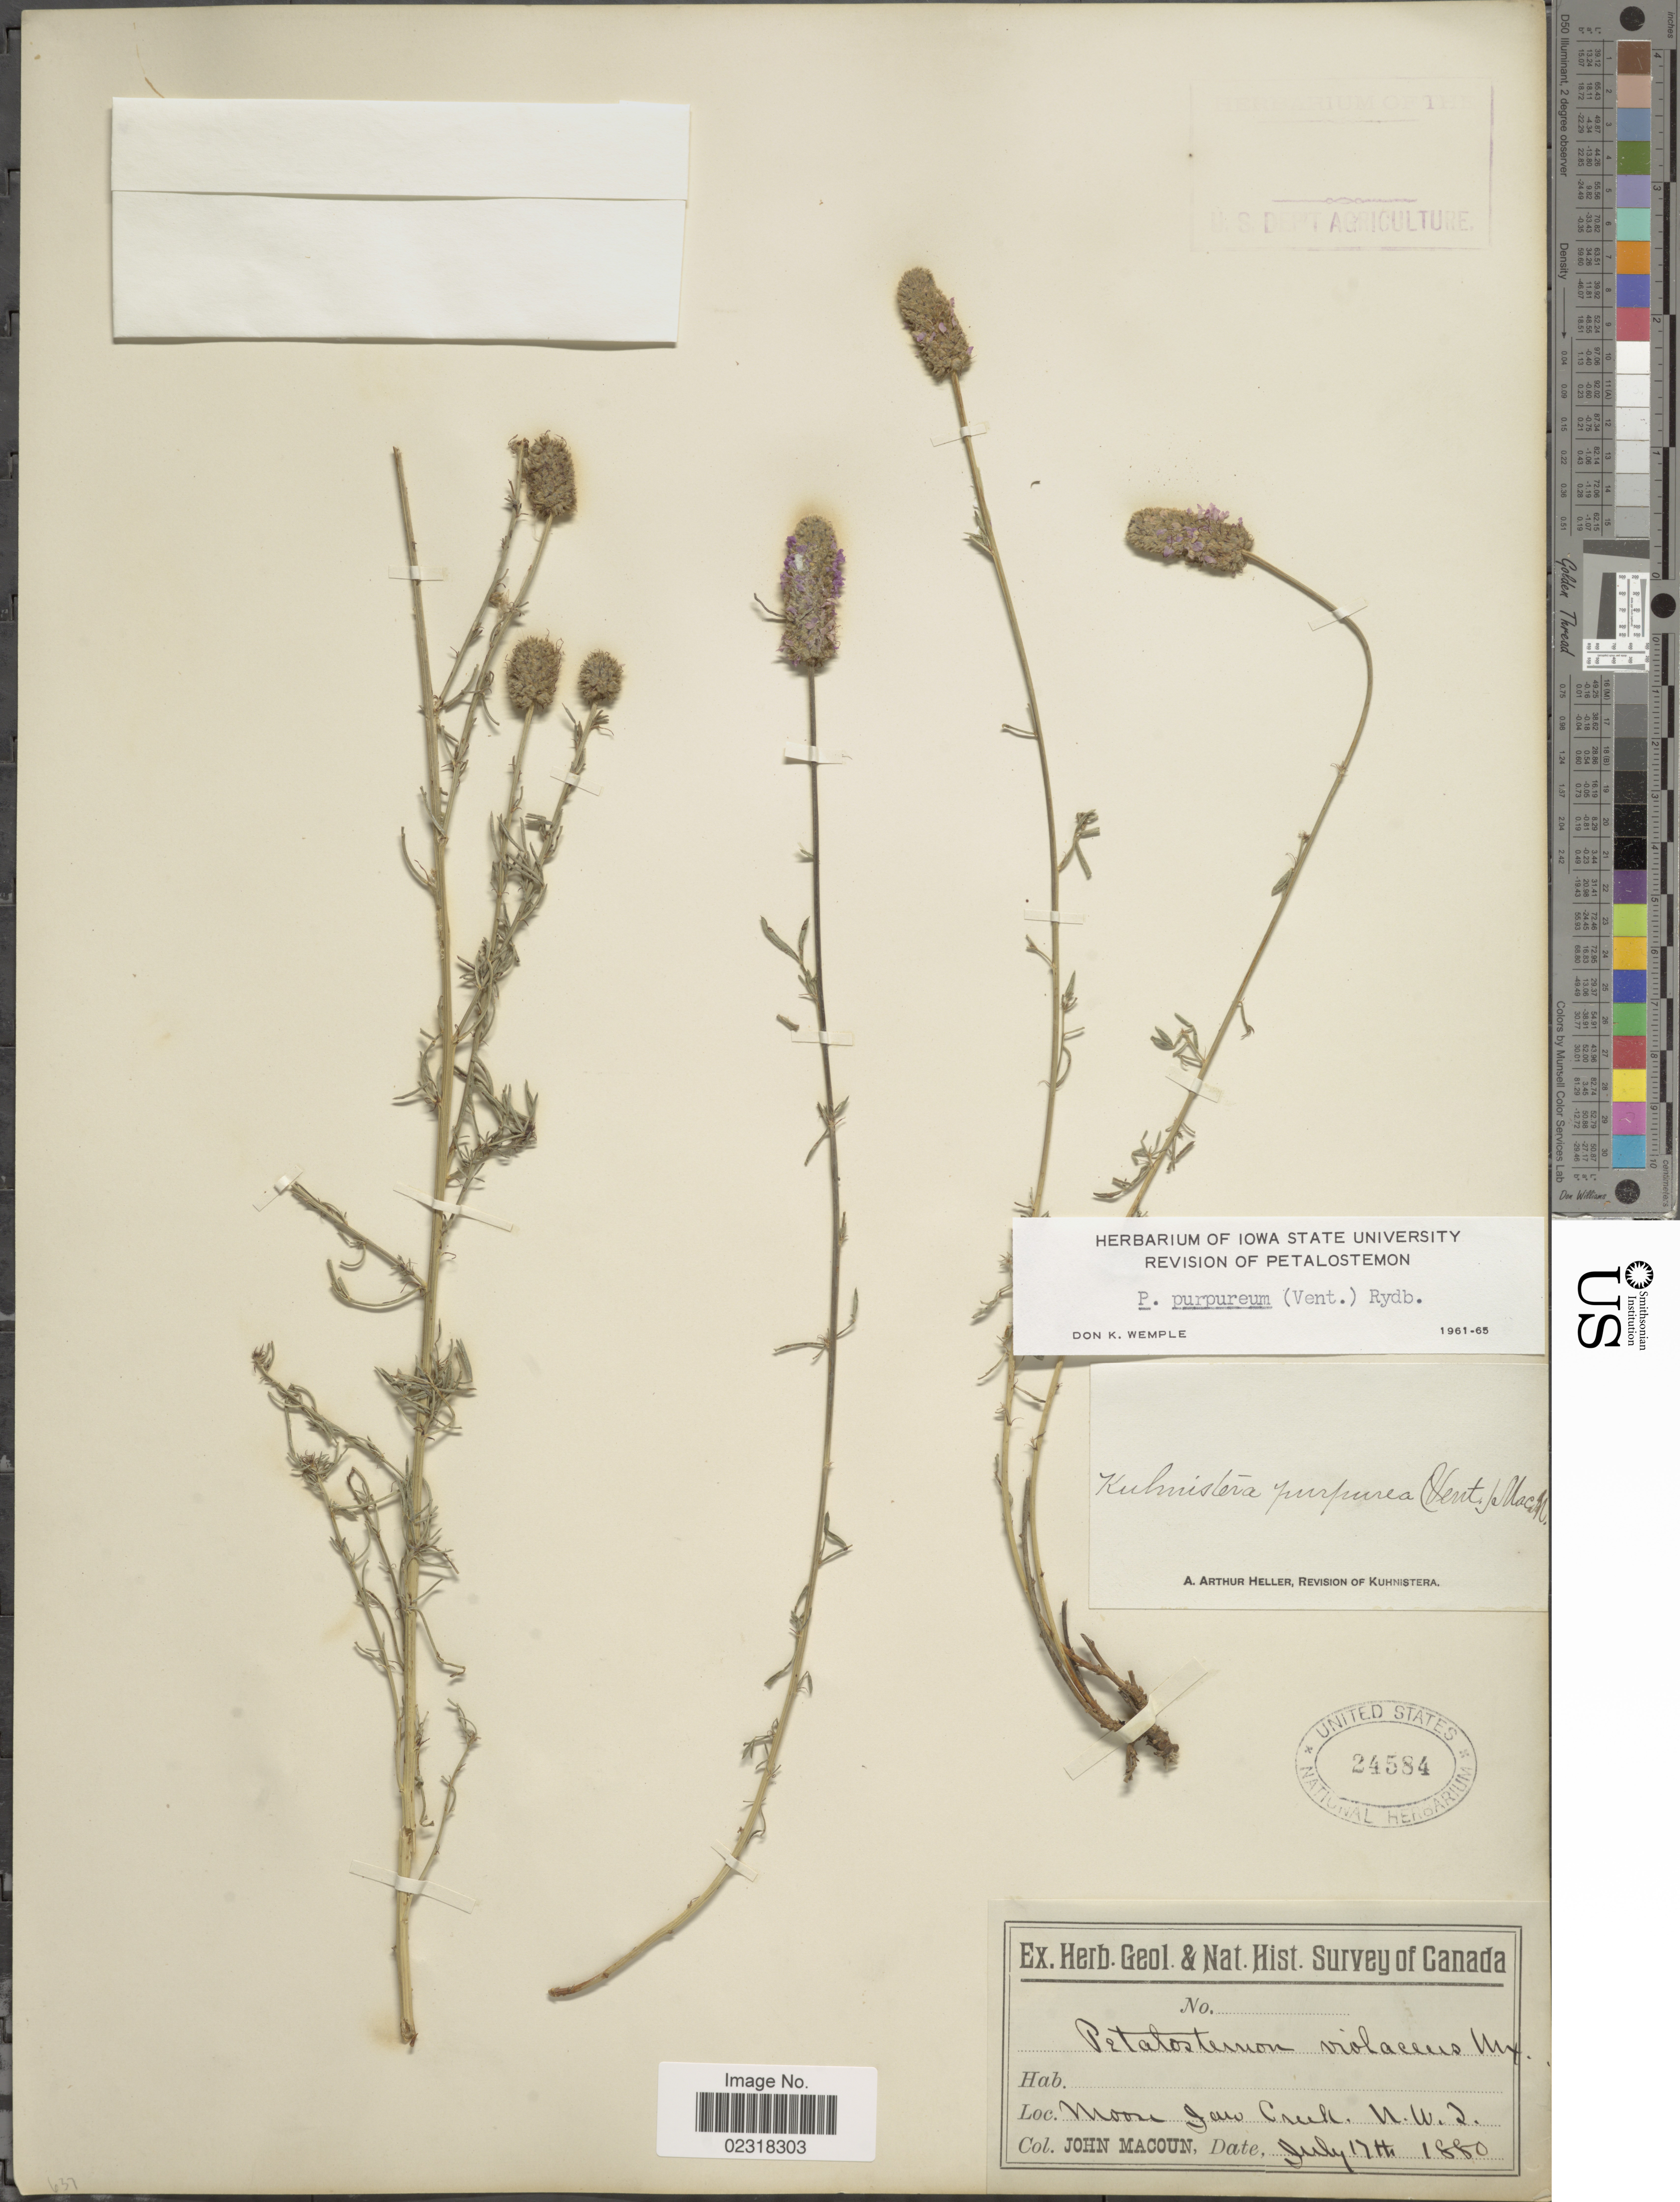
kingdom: Plantae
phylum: Tracheophyta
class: Magnoliopsida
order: Fabales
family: Fabaceae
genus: Dalea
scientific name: Dalea purpurea var. purpurea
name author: Vent.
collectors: J. Macoun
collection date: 1880-07-17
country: Canada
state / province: Northwest Territories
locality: Moore Jaw Creek, N. W. T.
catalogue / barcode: US 24584